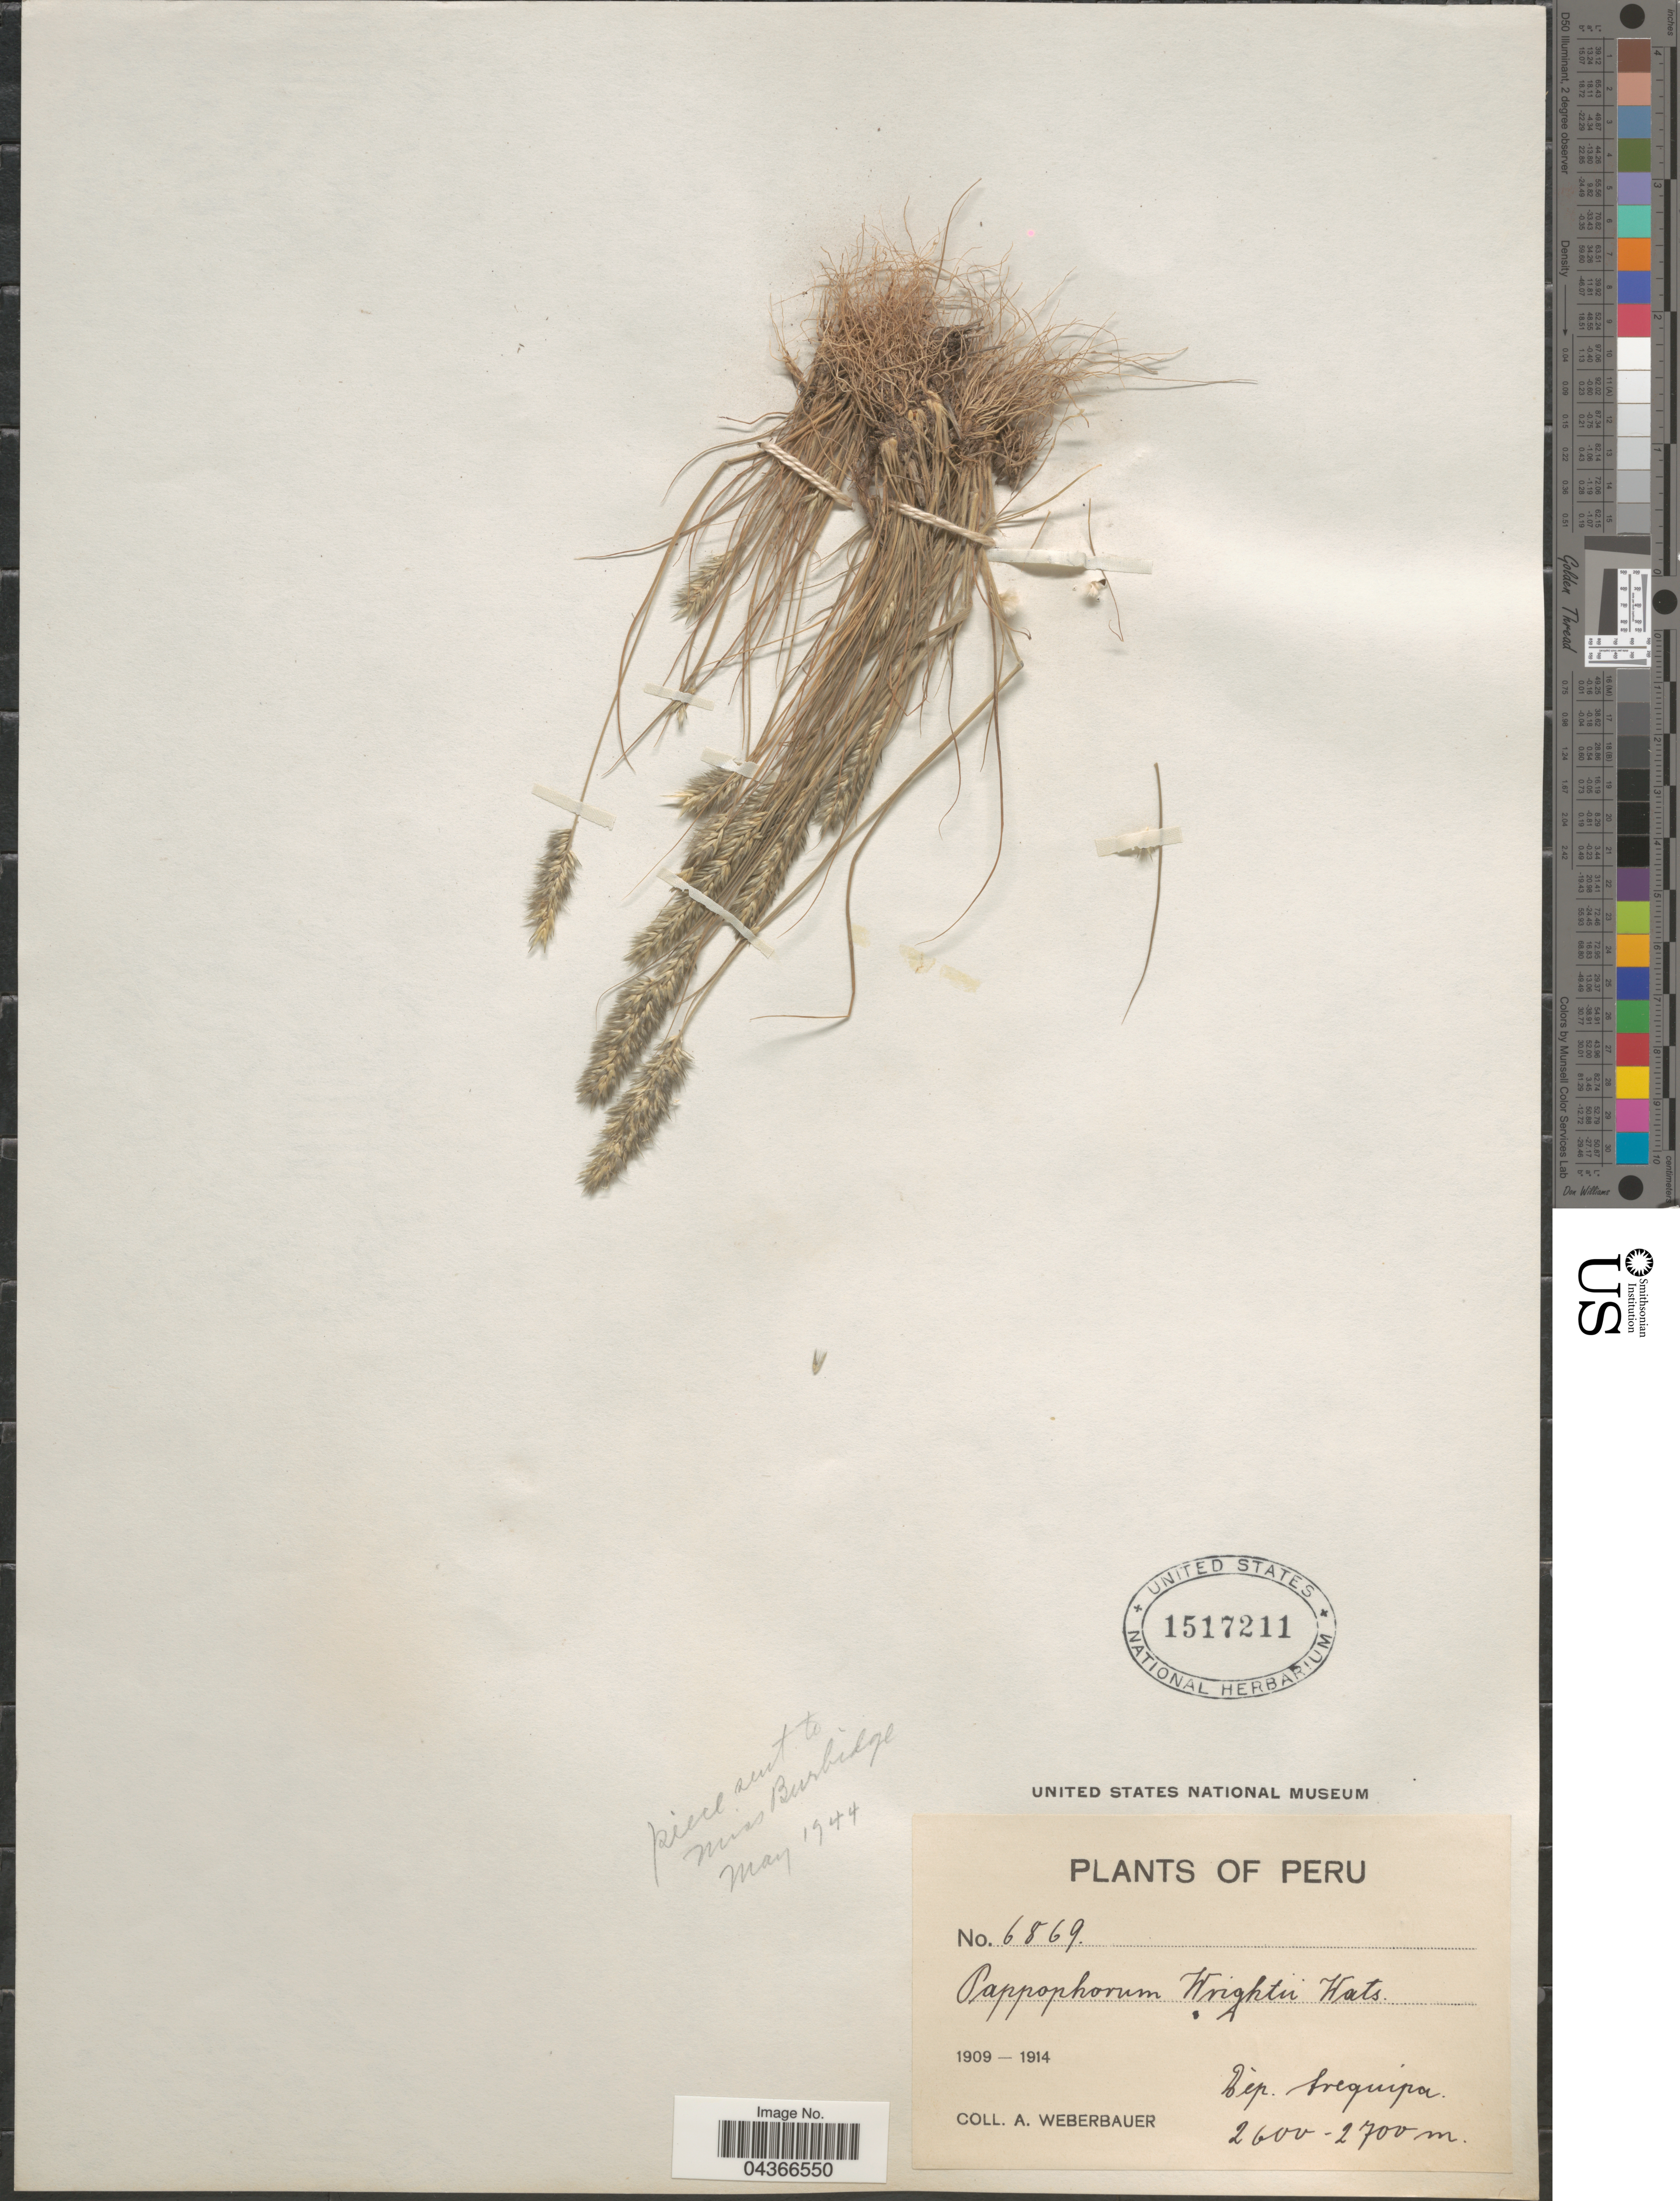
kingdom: Plantae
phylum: Tracheophyta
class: Liliopsida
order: Poales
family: Poaceae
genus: Enneapogon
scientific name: Enneapogon desvauxii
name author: P. Beauv.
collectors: A. Weberbauer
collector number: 6869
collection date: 1909/1914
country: Peru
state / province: Arequipa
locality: Dép. Arequipa.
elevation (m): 2600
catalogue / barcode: US 1517211